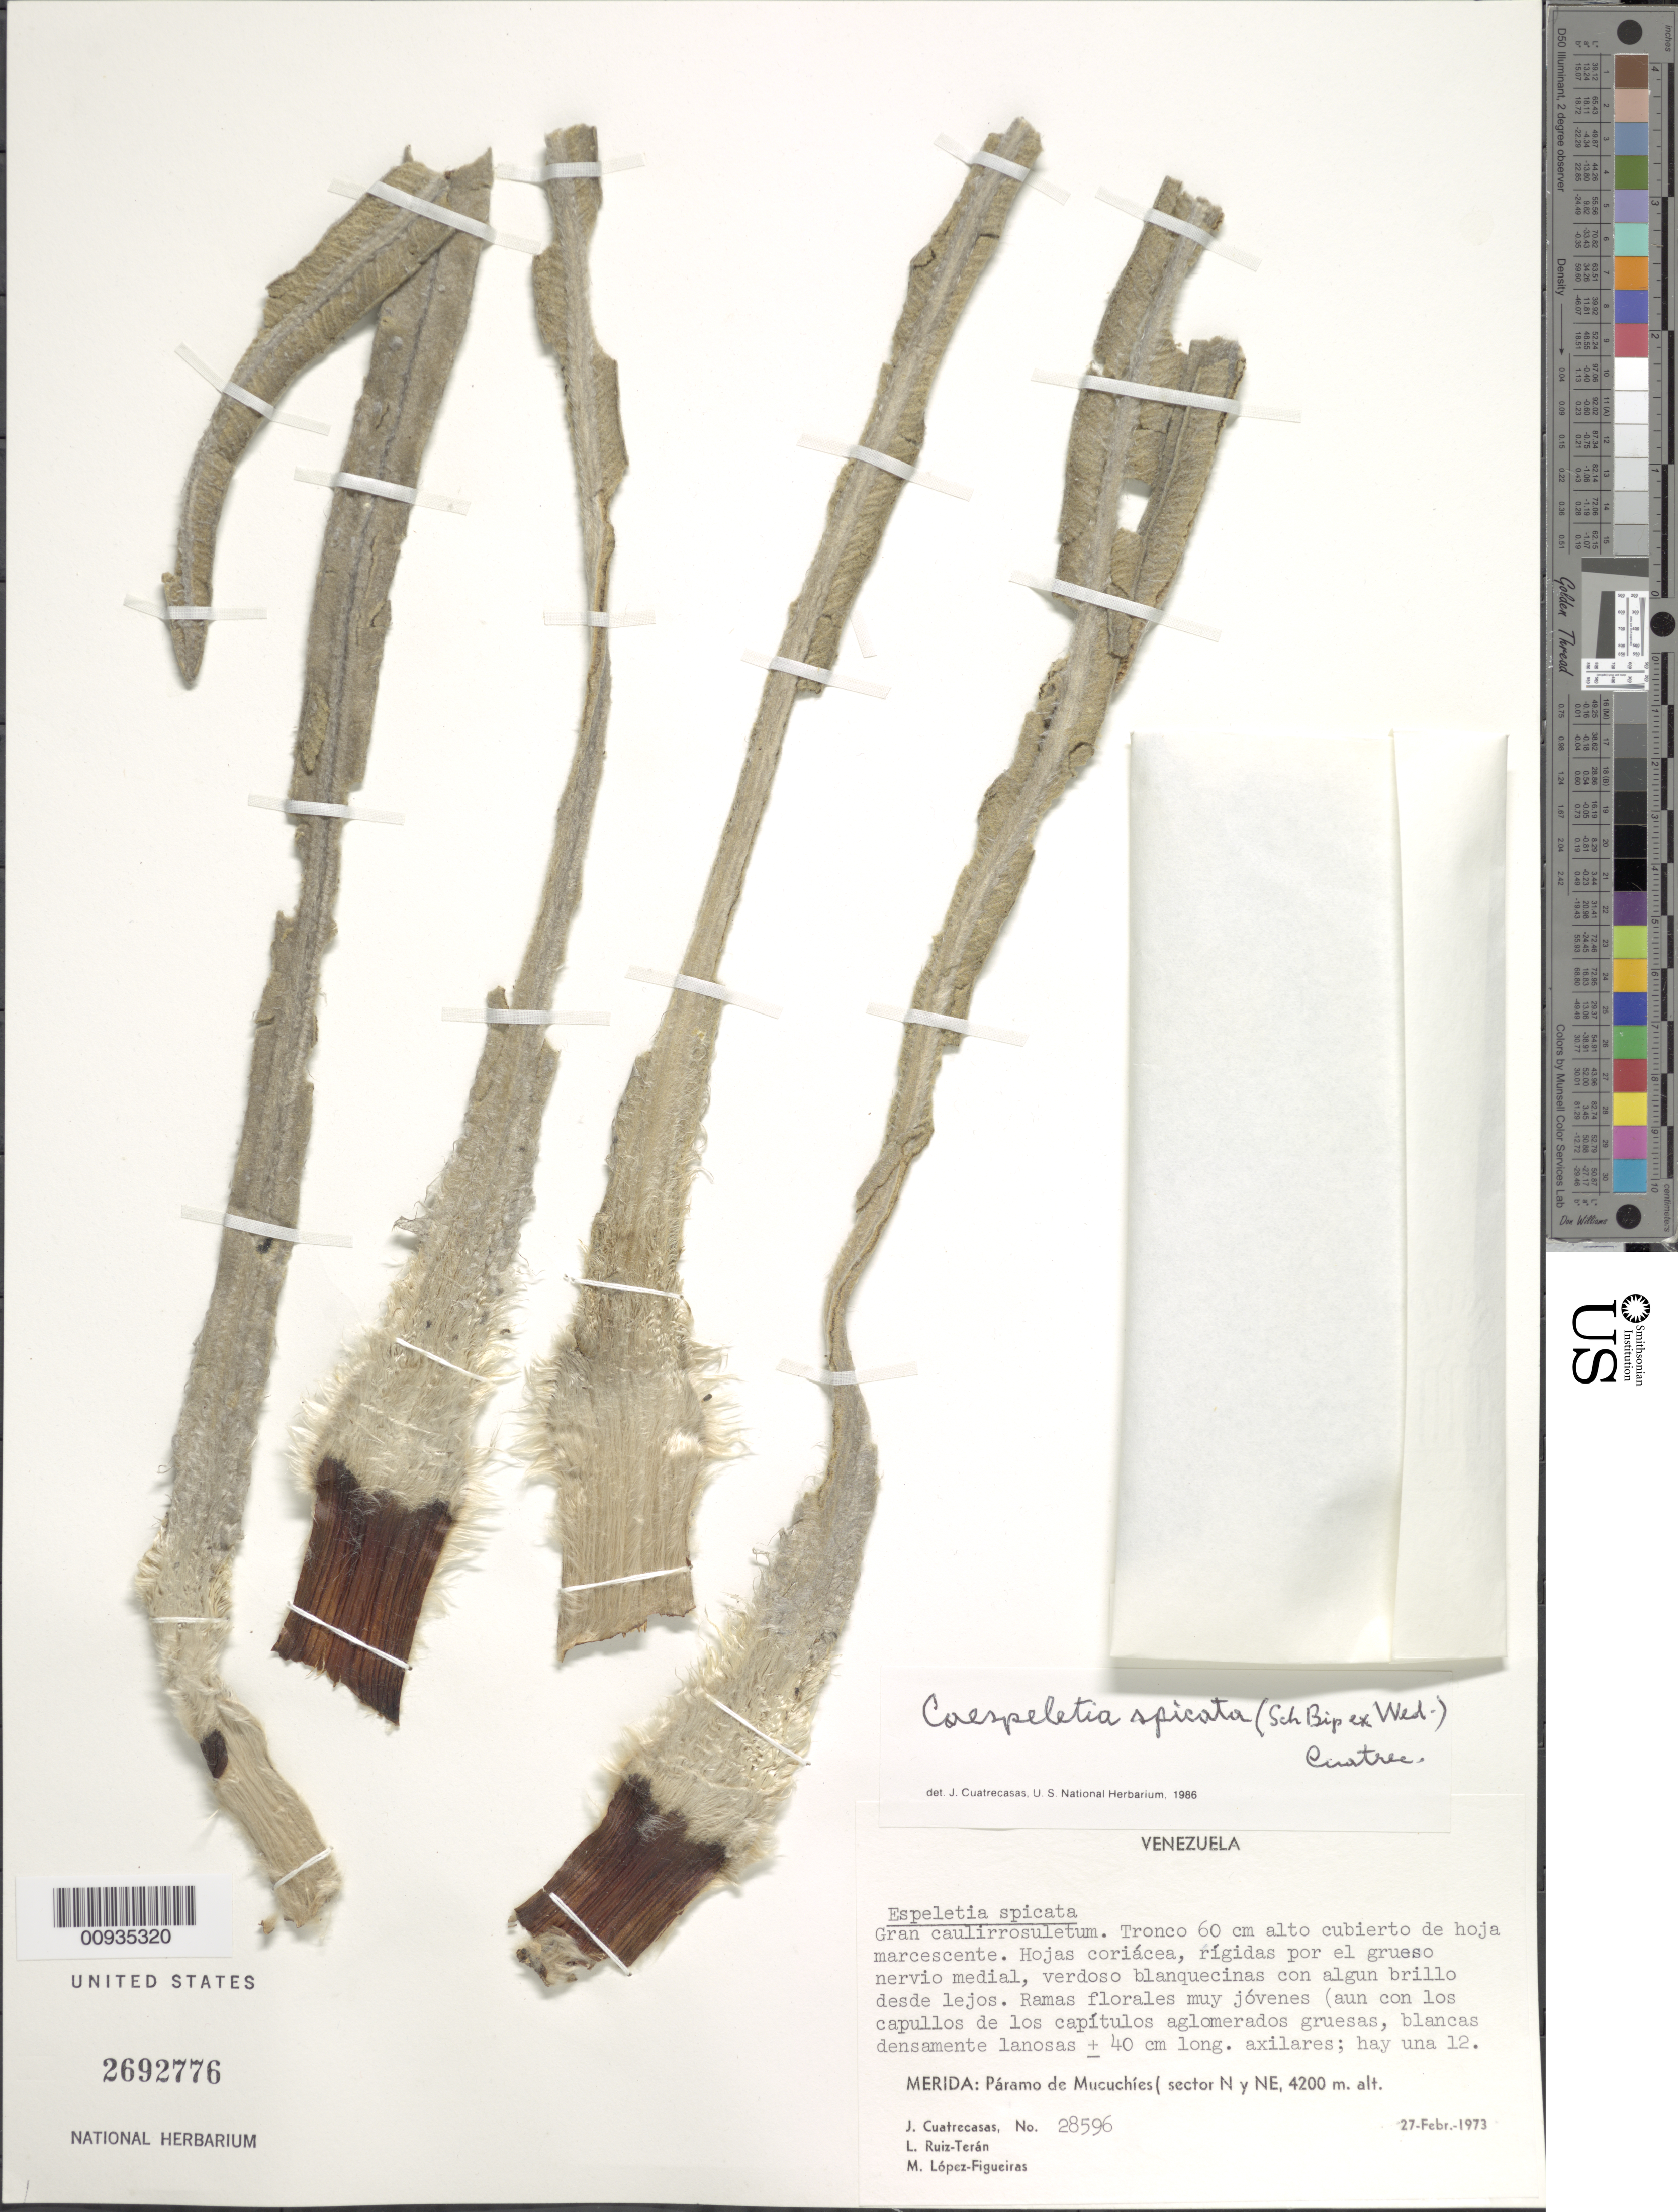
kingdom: Plantae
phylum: Tracheophyta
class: Magnoliopsida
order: Asterales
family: Asteraceae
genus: Coespeletia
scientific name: Coespeletia spicata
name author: (Sch. Bip. ex Wedd.) Cuatrec.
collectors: J. Cuatrecasas, L. E. Ruíz-Terán & M. López Figueiras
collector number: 28596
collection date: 1973-02-27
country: Venezuela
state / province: Mérida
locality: Paramo de Mucuchies (sector N y NE)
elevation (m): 4200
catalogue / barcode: US 2692776